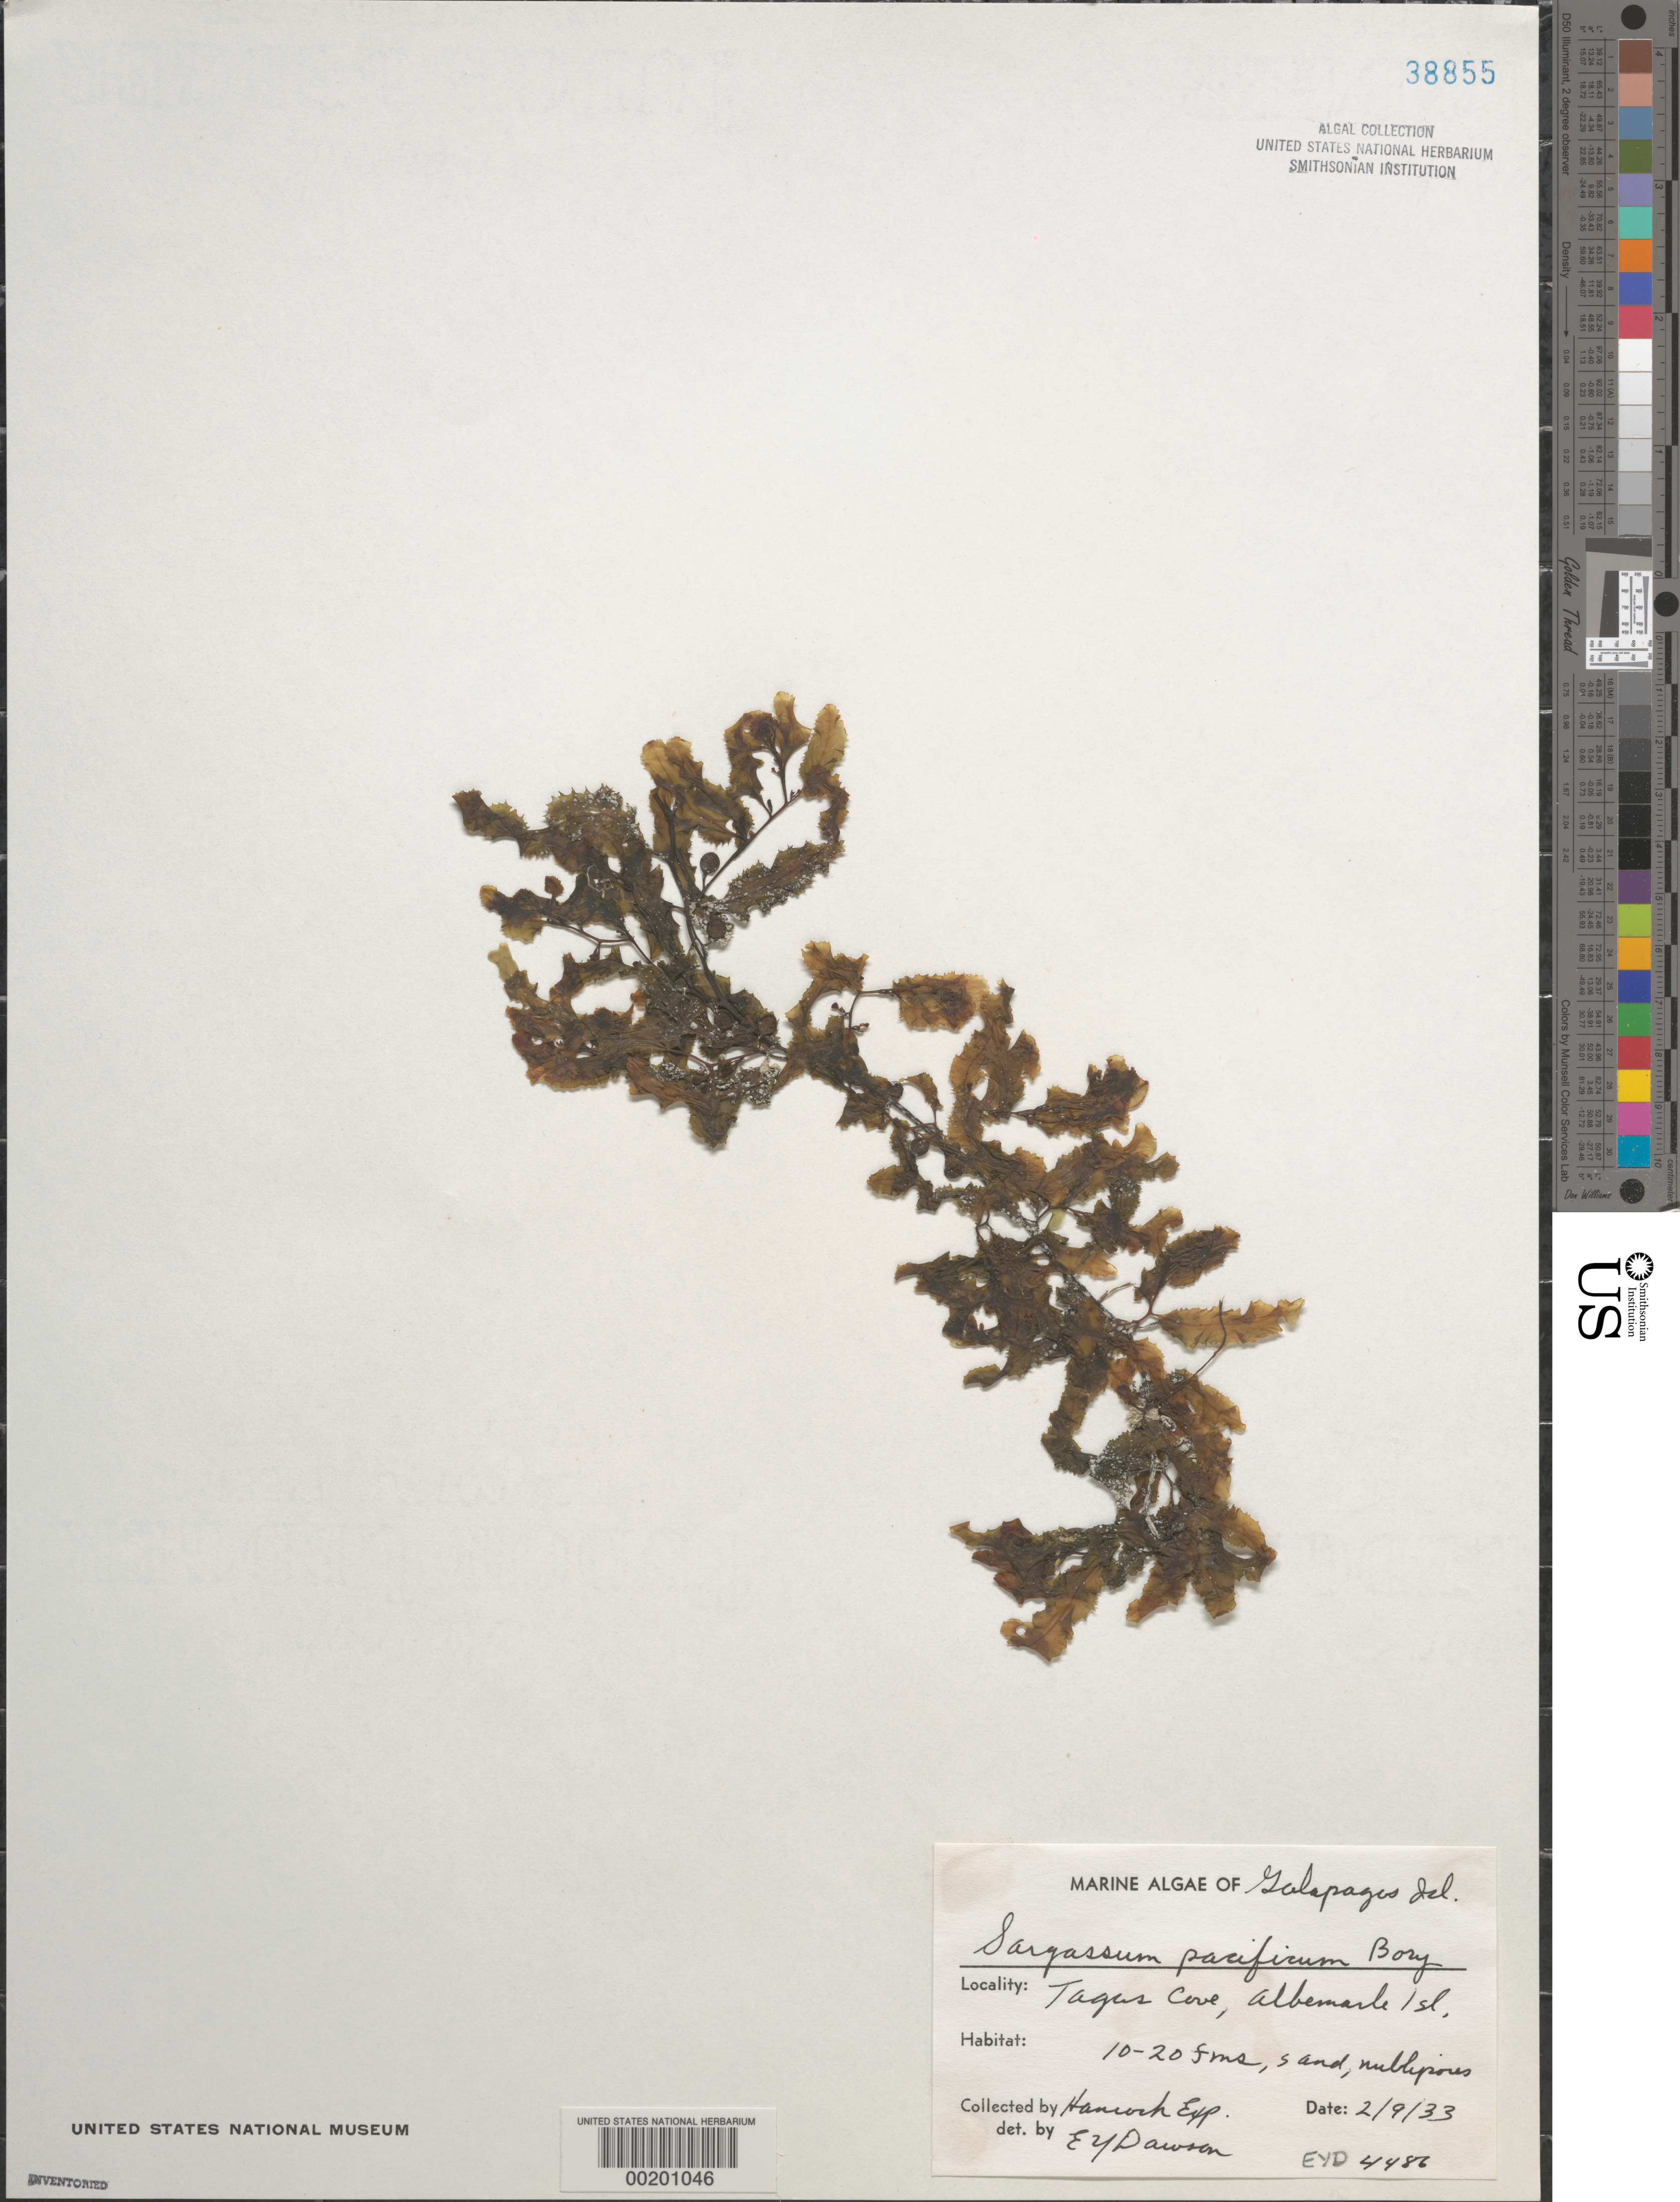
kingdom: Chromista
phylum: Ochrophyta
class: Phaeophyceae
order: Fucales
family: Sargassaceae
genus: Sargassum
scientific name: Sargassum pacificum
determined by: Dawson, E. Y.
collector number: EYD 4486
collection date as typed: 09 Feb 1933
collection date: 1933-02-09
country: Ecuador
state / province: Colón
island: Isabela [Albemarle]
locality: Tagus Cove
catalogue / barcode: US 38855